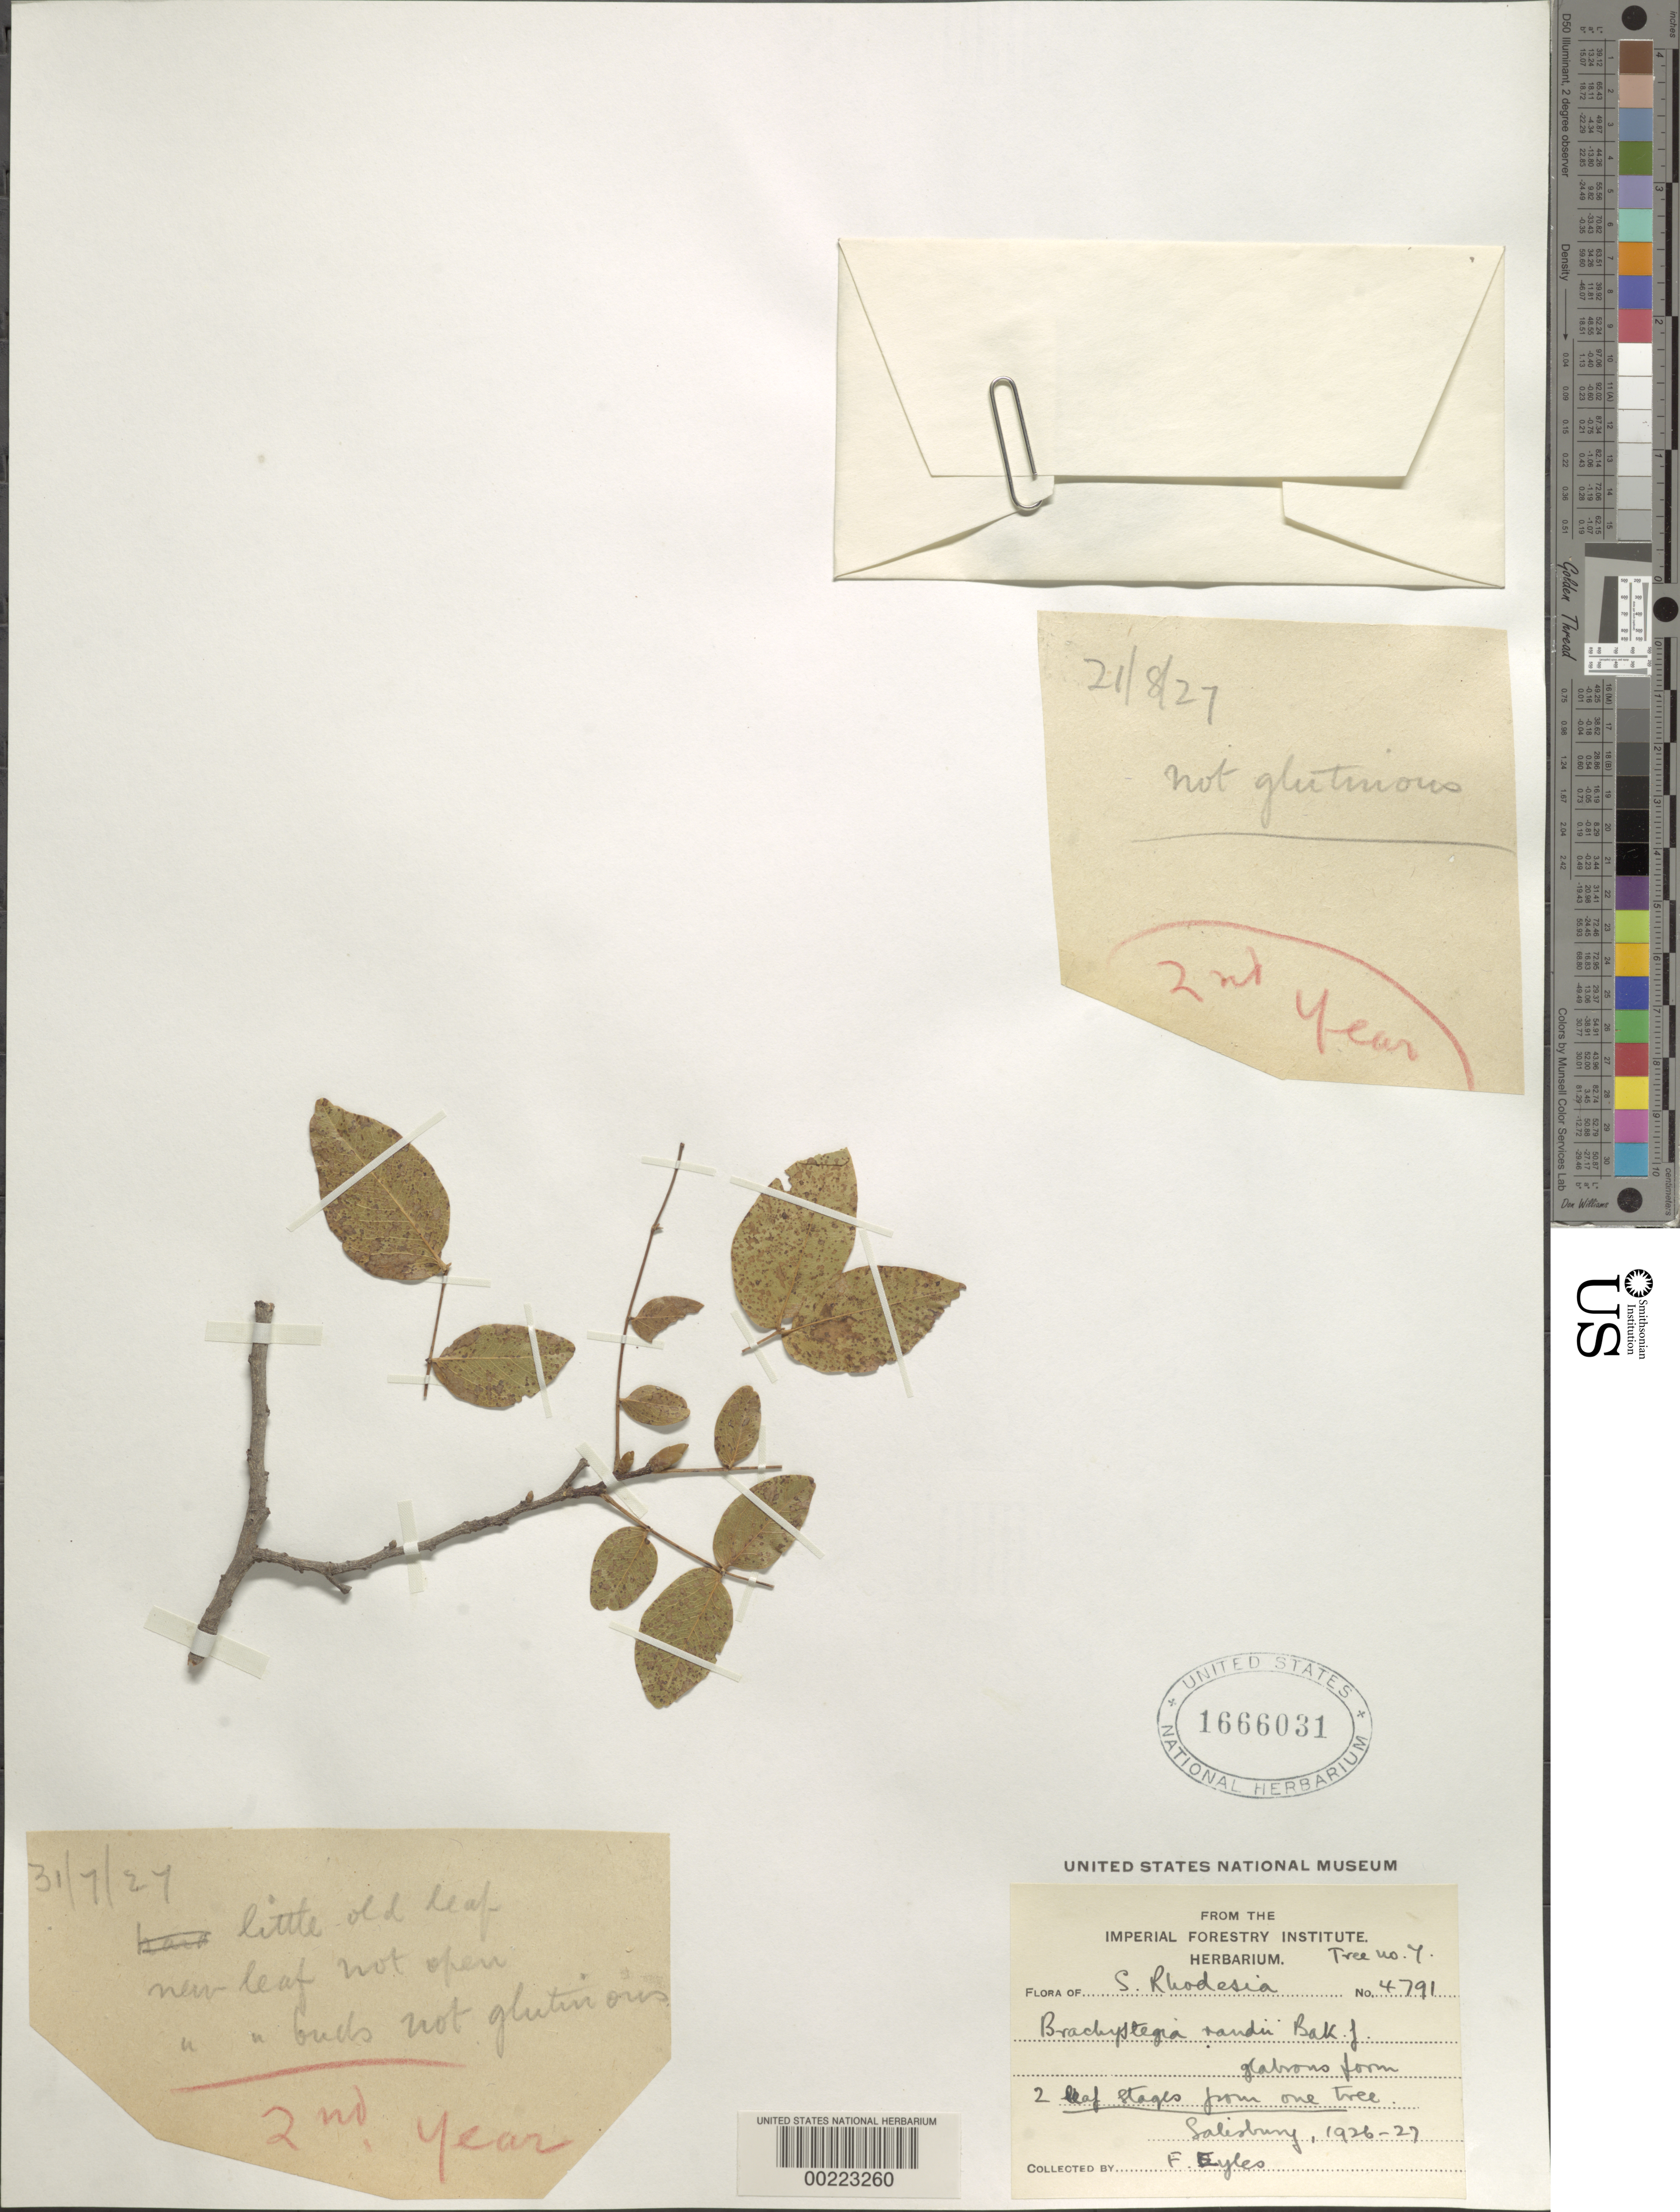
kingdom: Plantae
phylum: Tracheophyta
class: Magnoliopsida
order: Fabales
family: Fabaceae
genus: Brachystegia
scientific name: Brachystegia randii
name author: Baker f.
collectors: F. Eyles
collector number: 4791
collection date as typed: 1926 to -- -- 1927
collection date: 1926/1927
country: Zambia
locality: Salisbury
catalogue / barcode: US 1666031